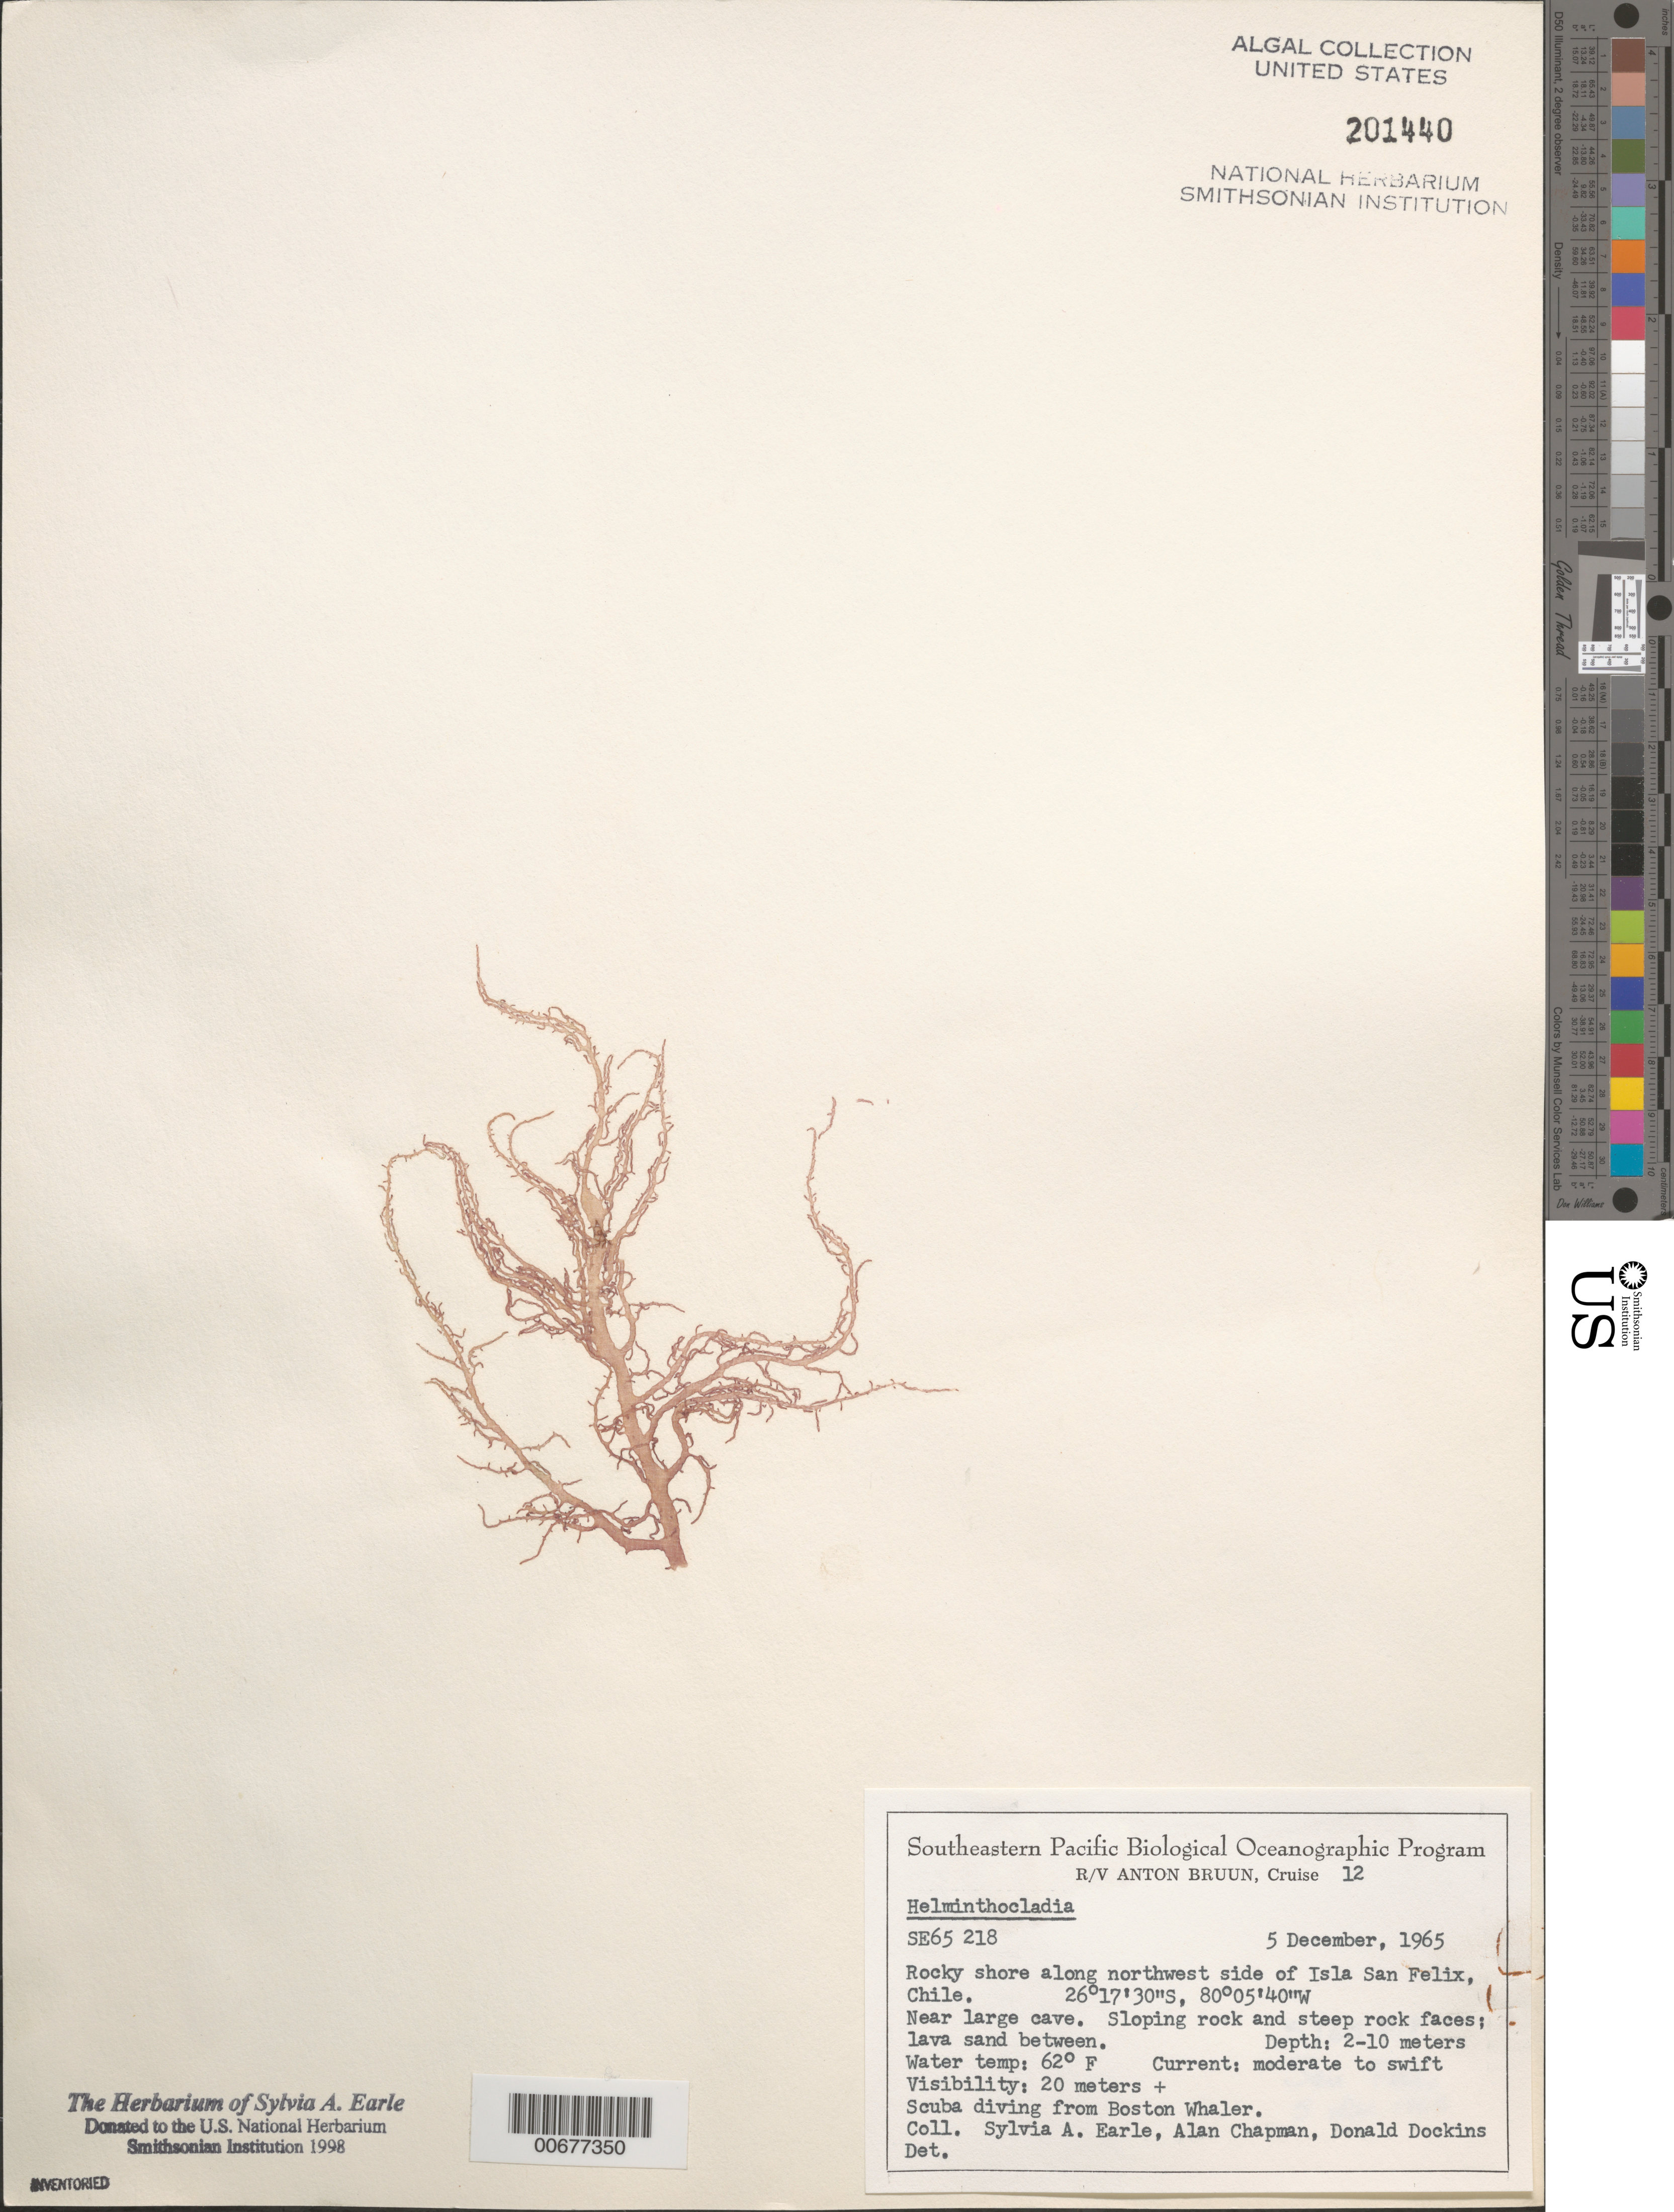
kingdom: Plantae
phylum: Rhodophyta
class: Florideophyceae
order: Nemaliales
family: Liagoraceae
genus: Helminthocladia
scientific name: Helminthocladia sp.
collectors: S. A. Earle, A. Chapman & D. Dockins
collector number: SE 65218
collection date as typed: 05 Dec 1965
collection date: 1965-12-05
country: Chile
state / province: Atacama (III)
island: Isla San Felix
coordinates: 26 17' 30" S, 80 05' 40" W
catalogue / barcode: US 201440